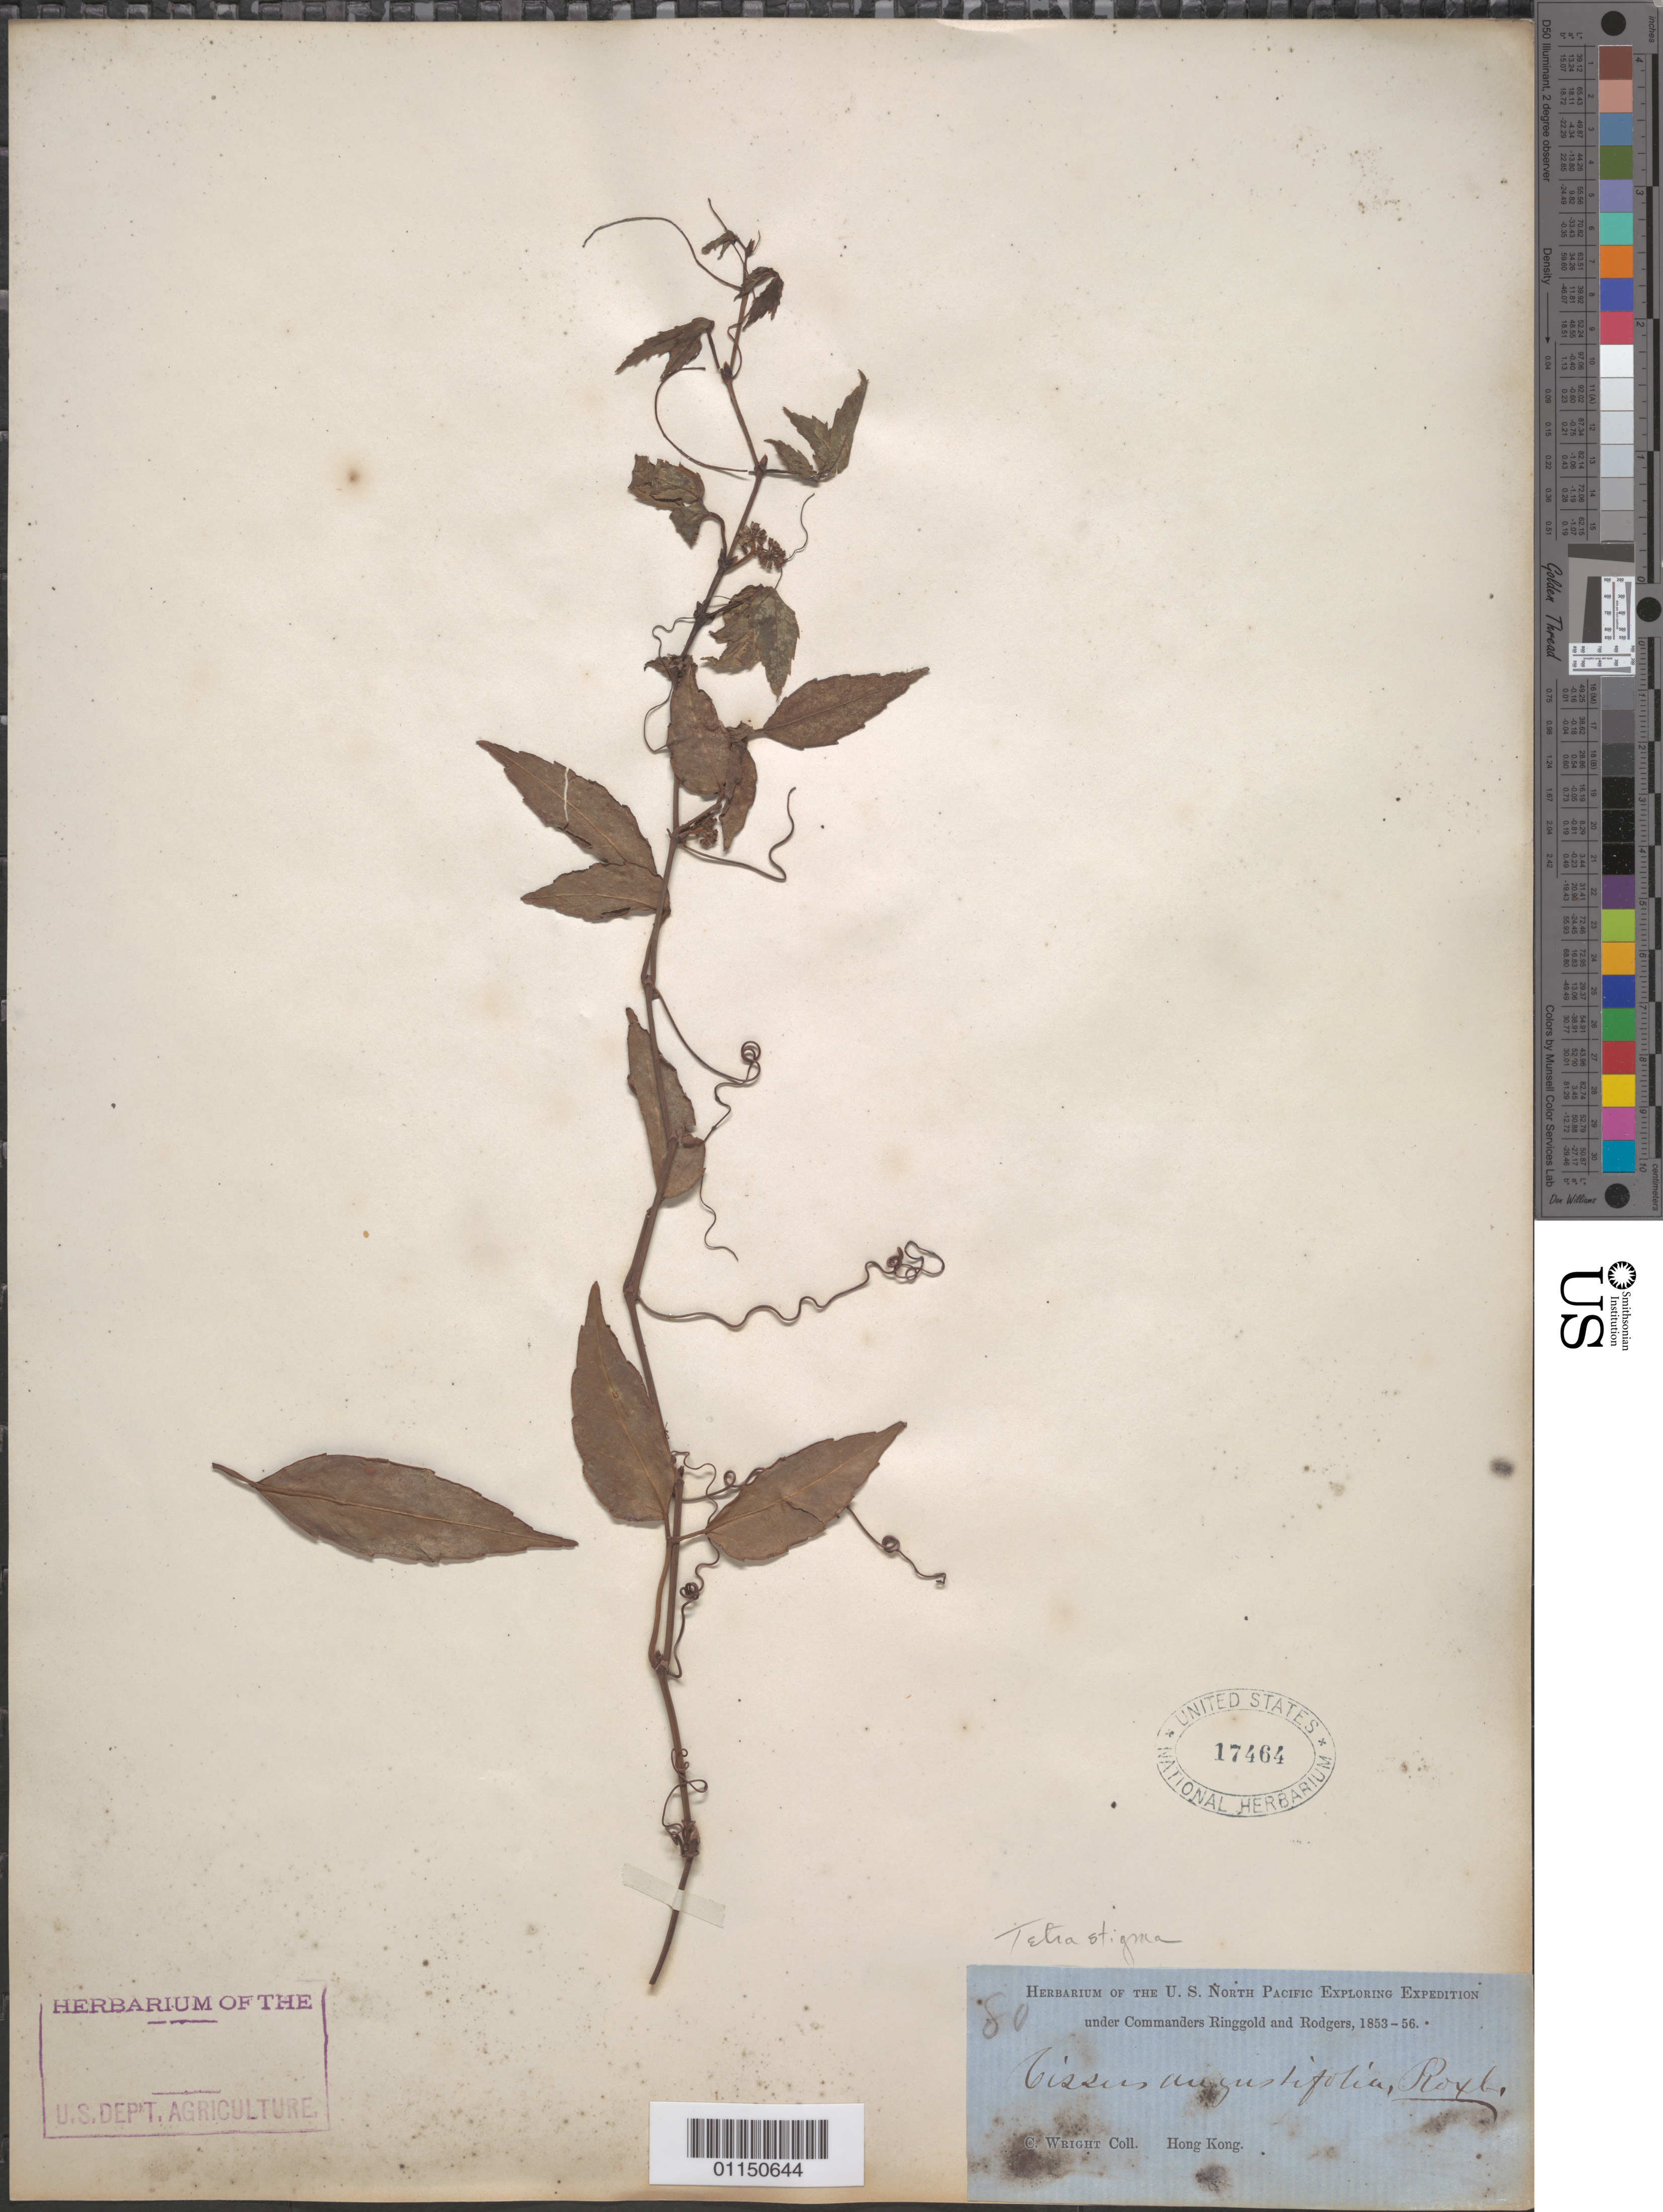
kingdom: Plantae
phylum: Tracheophyta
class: Magnoliopsida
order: Vitales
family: Vitaceae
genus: Tetrastigma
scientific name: Tetrastigma angustifolium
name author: (Roxb.) Planch.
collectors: C. Wright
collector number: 80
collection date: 1853/1856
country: China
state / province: Hong Kong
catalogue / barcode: US 17464